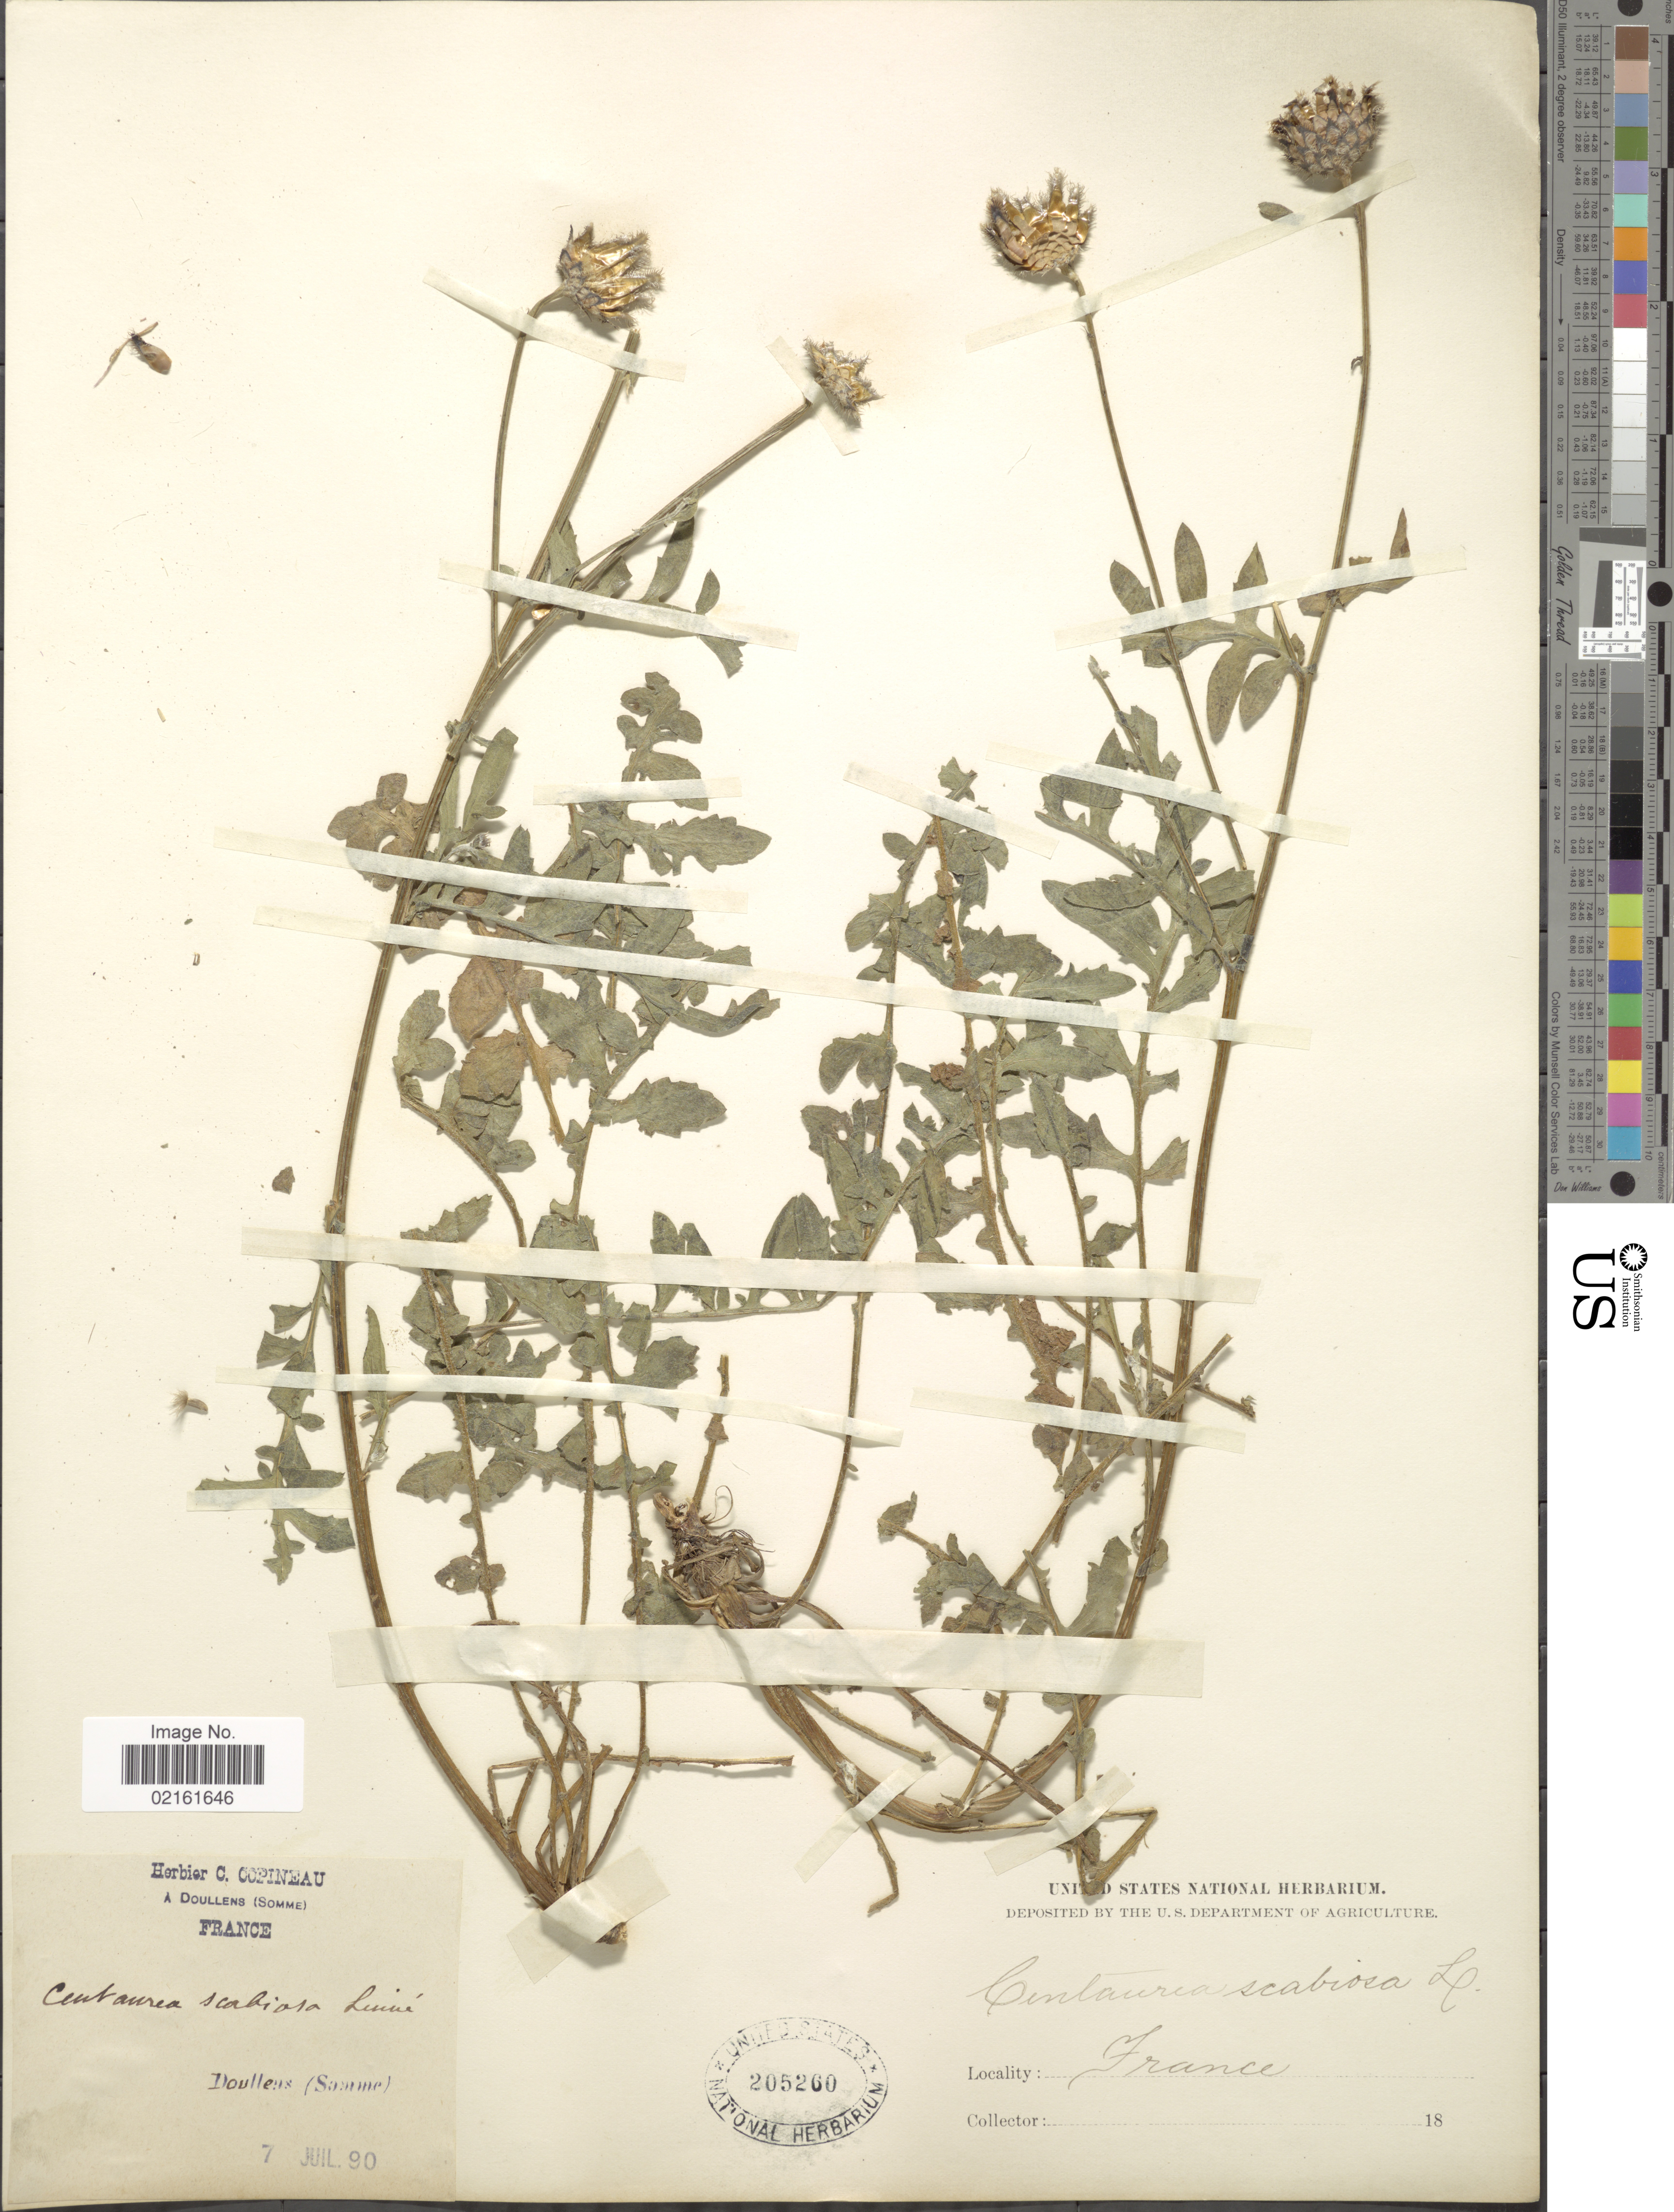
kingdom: Plantae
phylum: Tracheophyta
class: Magnoliopsida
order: Asterales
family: Asteraceae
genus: Centaurea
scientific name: Centaurea scabiosa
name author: L.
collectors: ex herb. C. Copineau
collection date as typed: Transcribed d/m/y: 7/7/90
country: France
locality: Doullens (Somme)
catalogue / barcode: US 205260